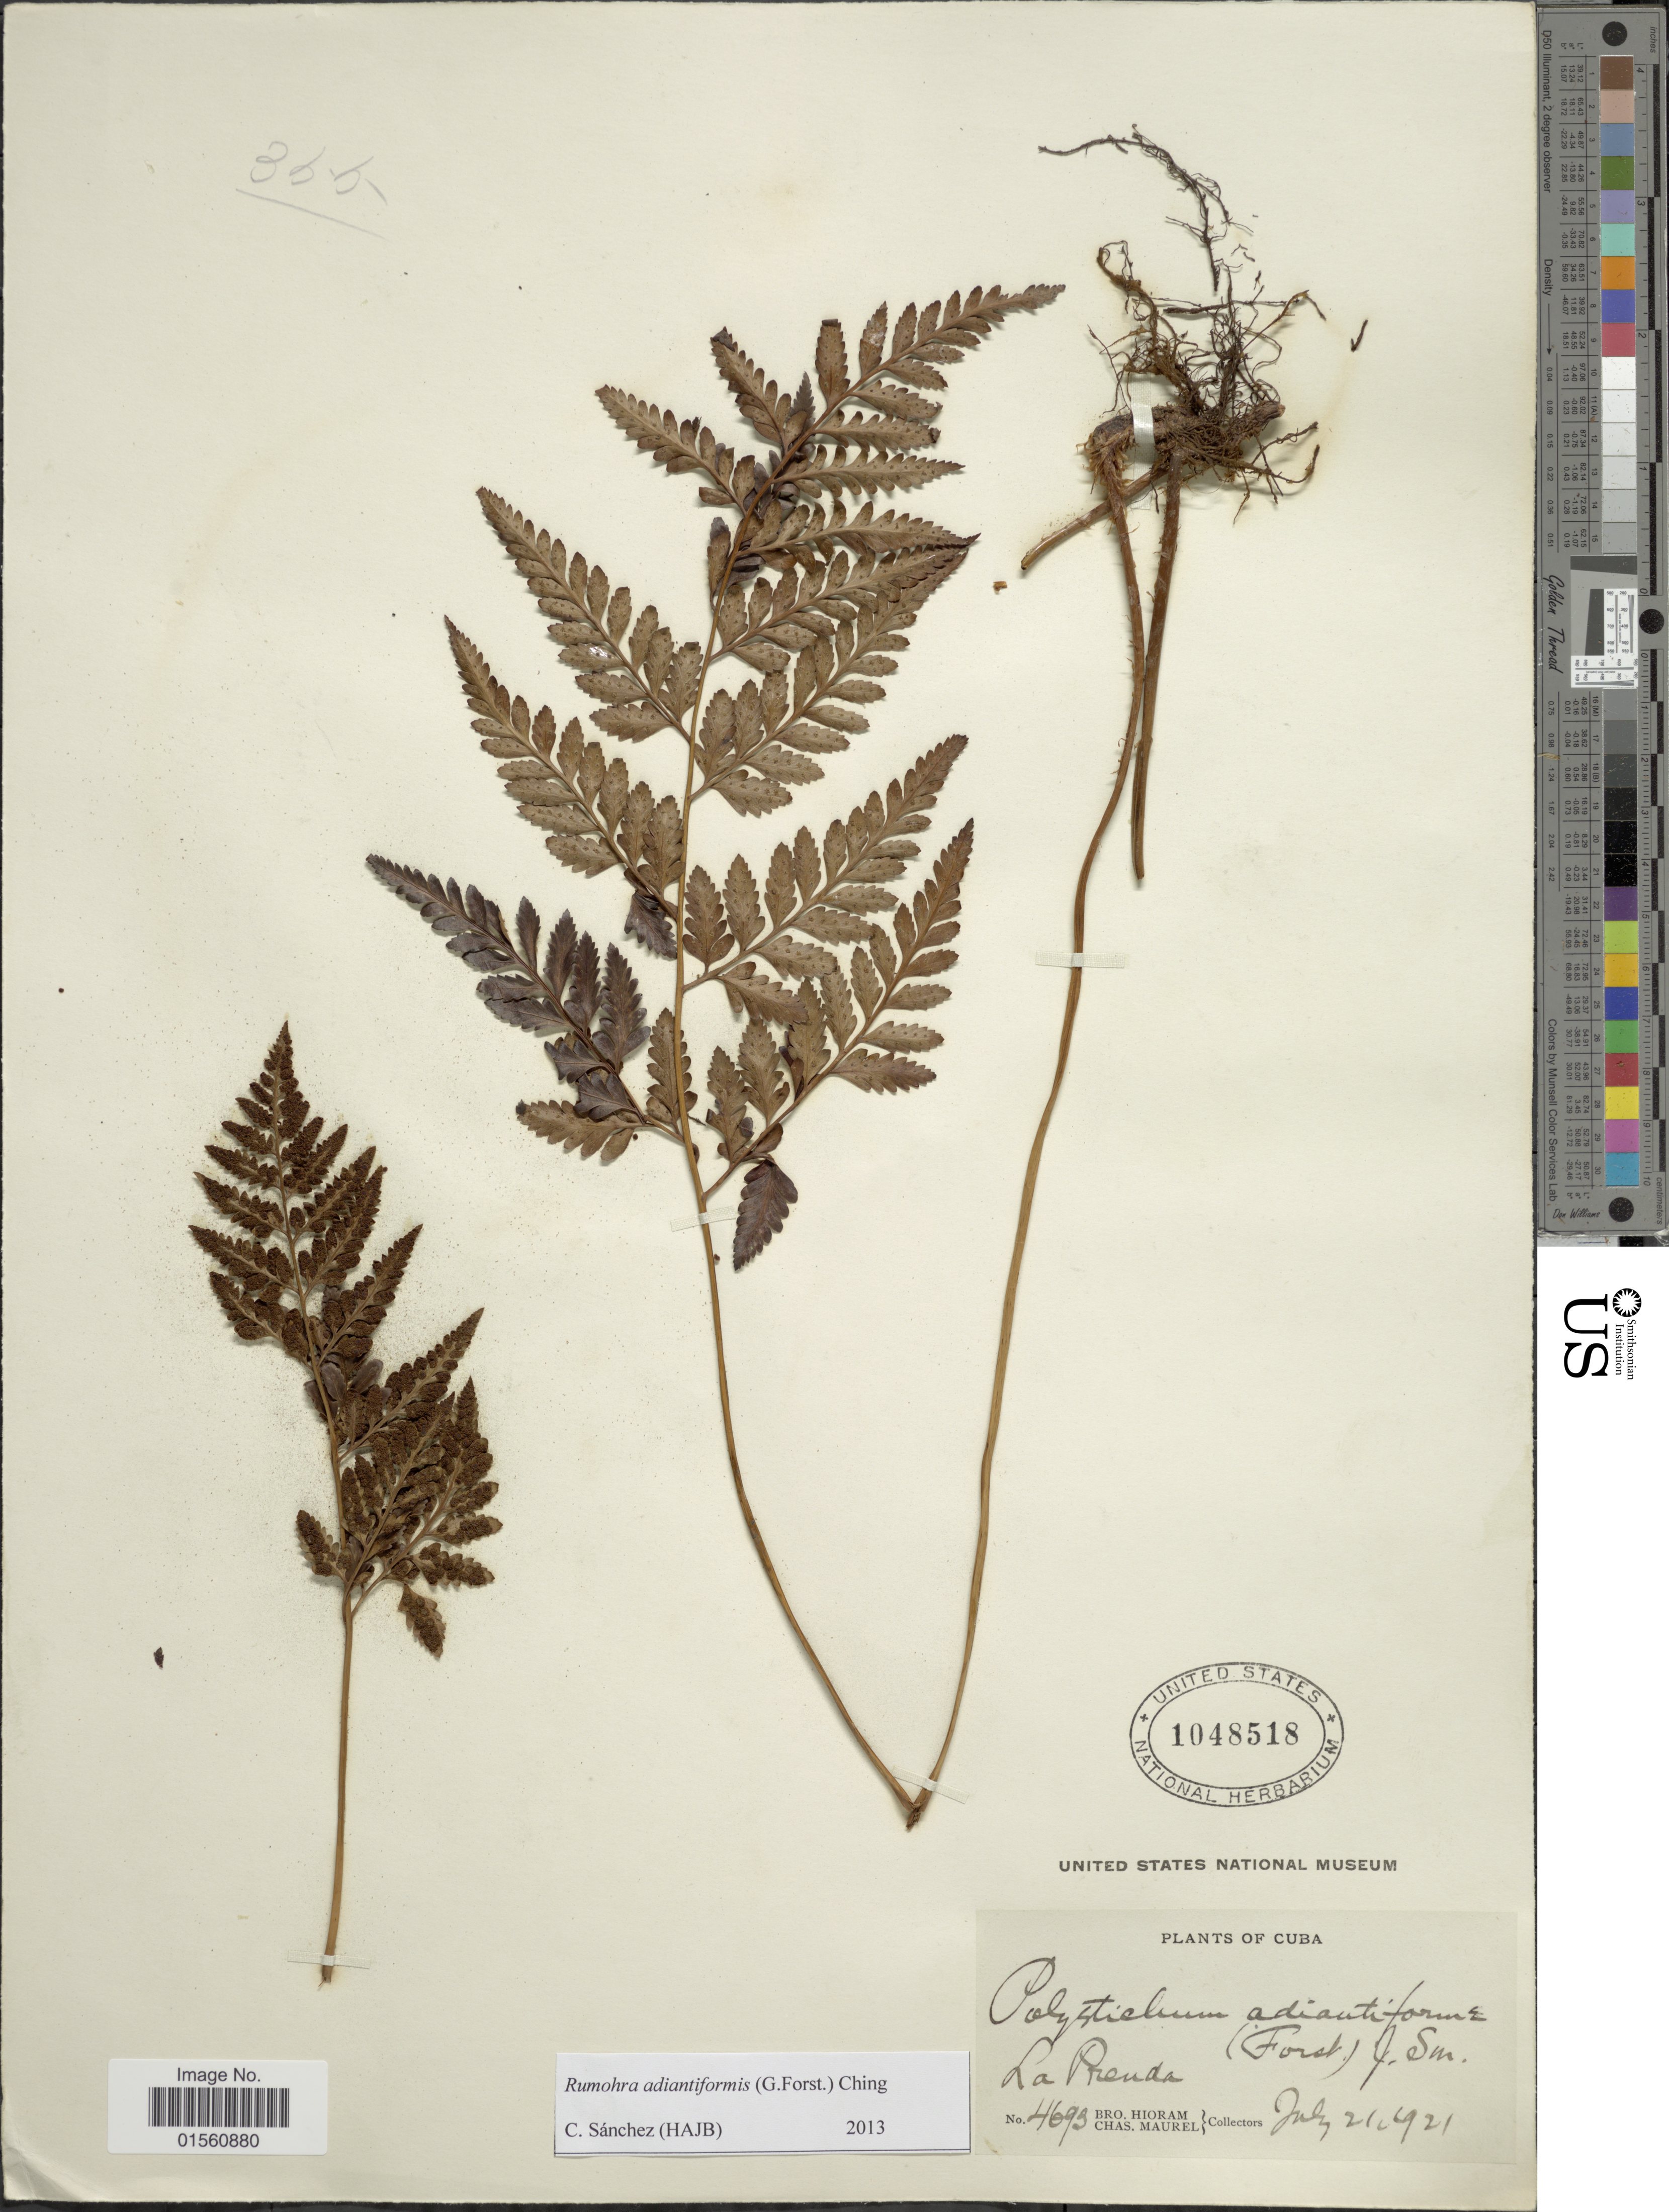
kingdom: Plantae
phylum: Tracheophyta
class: Polypodiopsida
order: Polypodiales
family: Dryopteridaceae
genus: Rumohra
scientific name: Rumohra adiantiformis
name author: (G. Forst.) Ching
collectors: Bro. Hioram & C. Maurel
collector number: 4693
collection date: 1921-07-21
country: Cuba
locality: La Prenda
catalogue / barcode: US 1048518